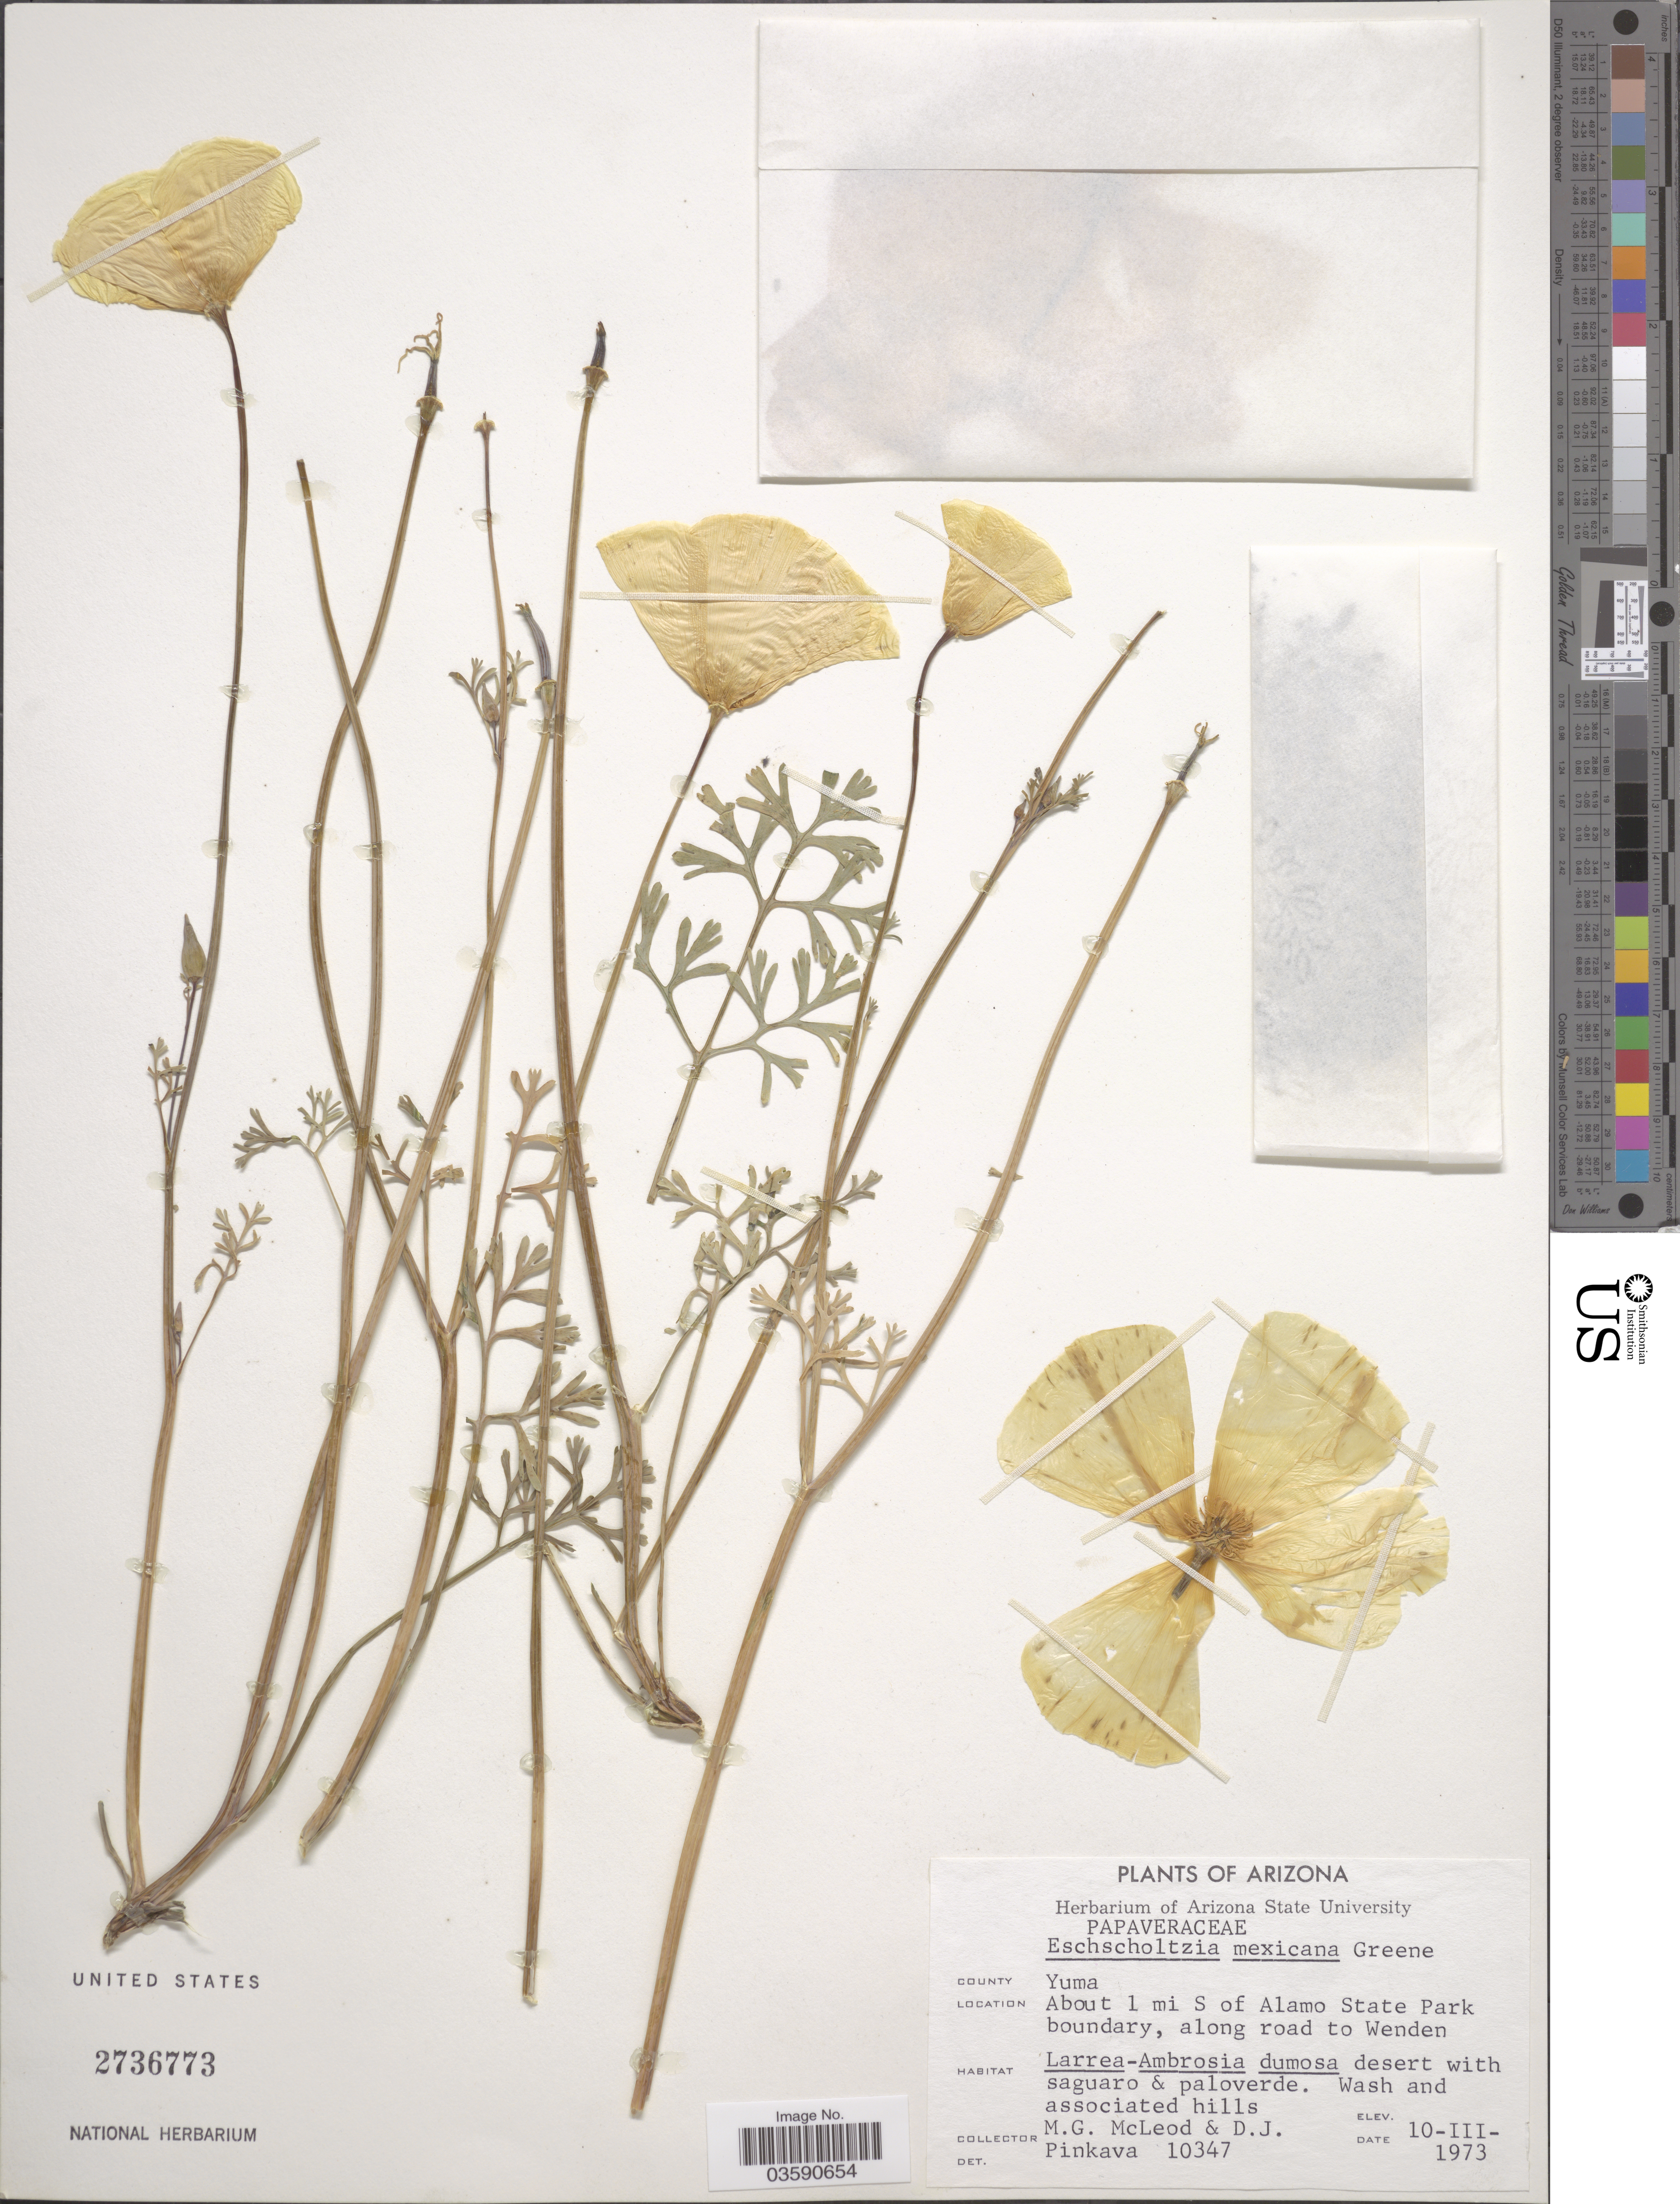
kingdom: Plantae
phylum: Tracheophyta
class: Magnoliopsida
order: Ranunculales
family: Papaveraceae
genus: Eschscholzia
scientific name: Eschscholzia mexicana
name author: Greene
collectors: M. McLeod & D. J. Pinkava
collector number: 10347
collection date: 1973-03-10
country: United States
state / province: Arizona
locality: County Yuma. About 1 mi S of Alamo State Park boundary, along road to Wenden.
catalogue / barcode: US 2736773